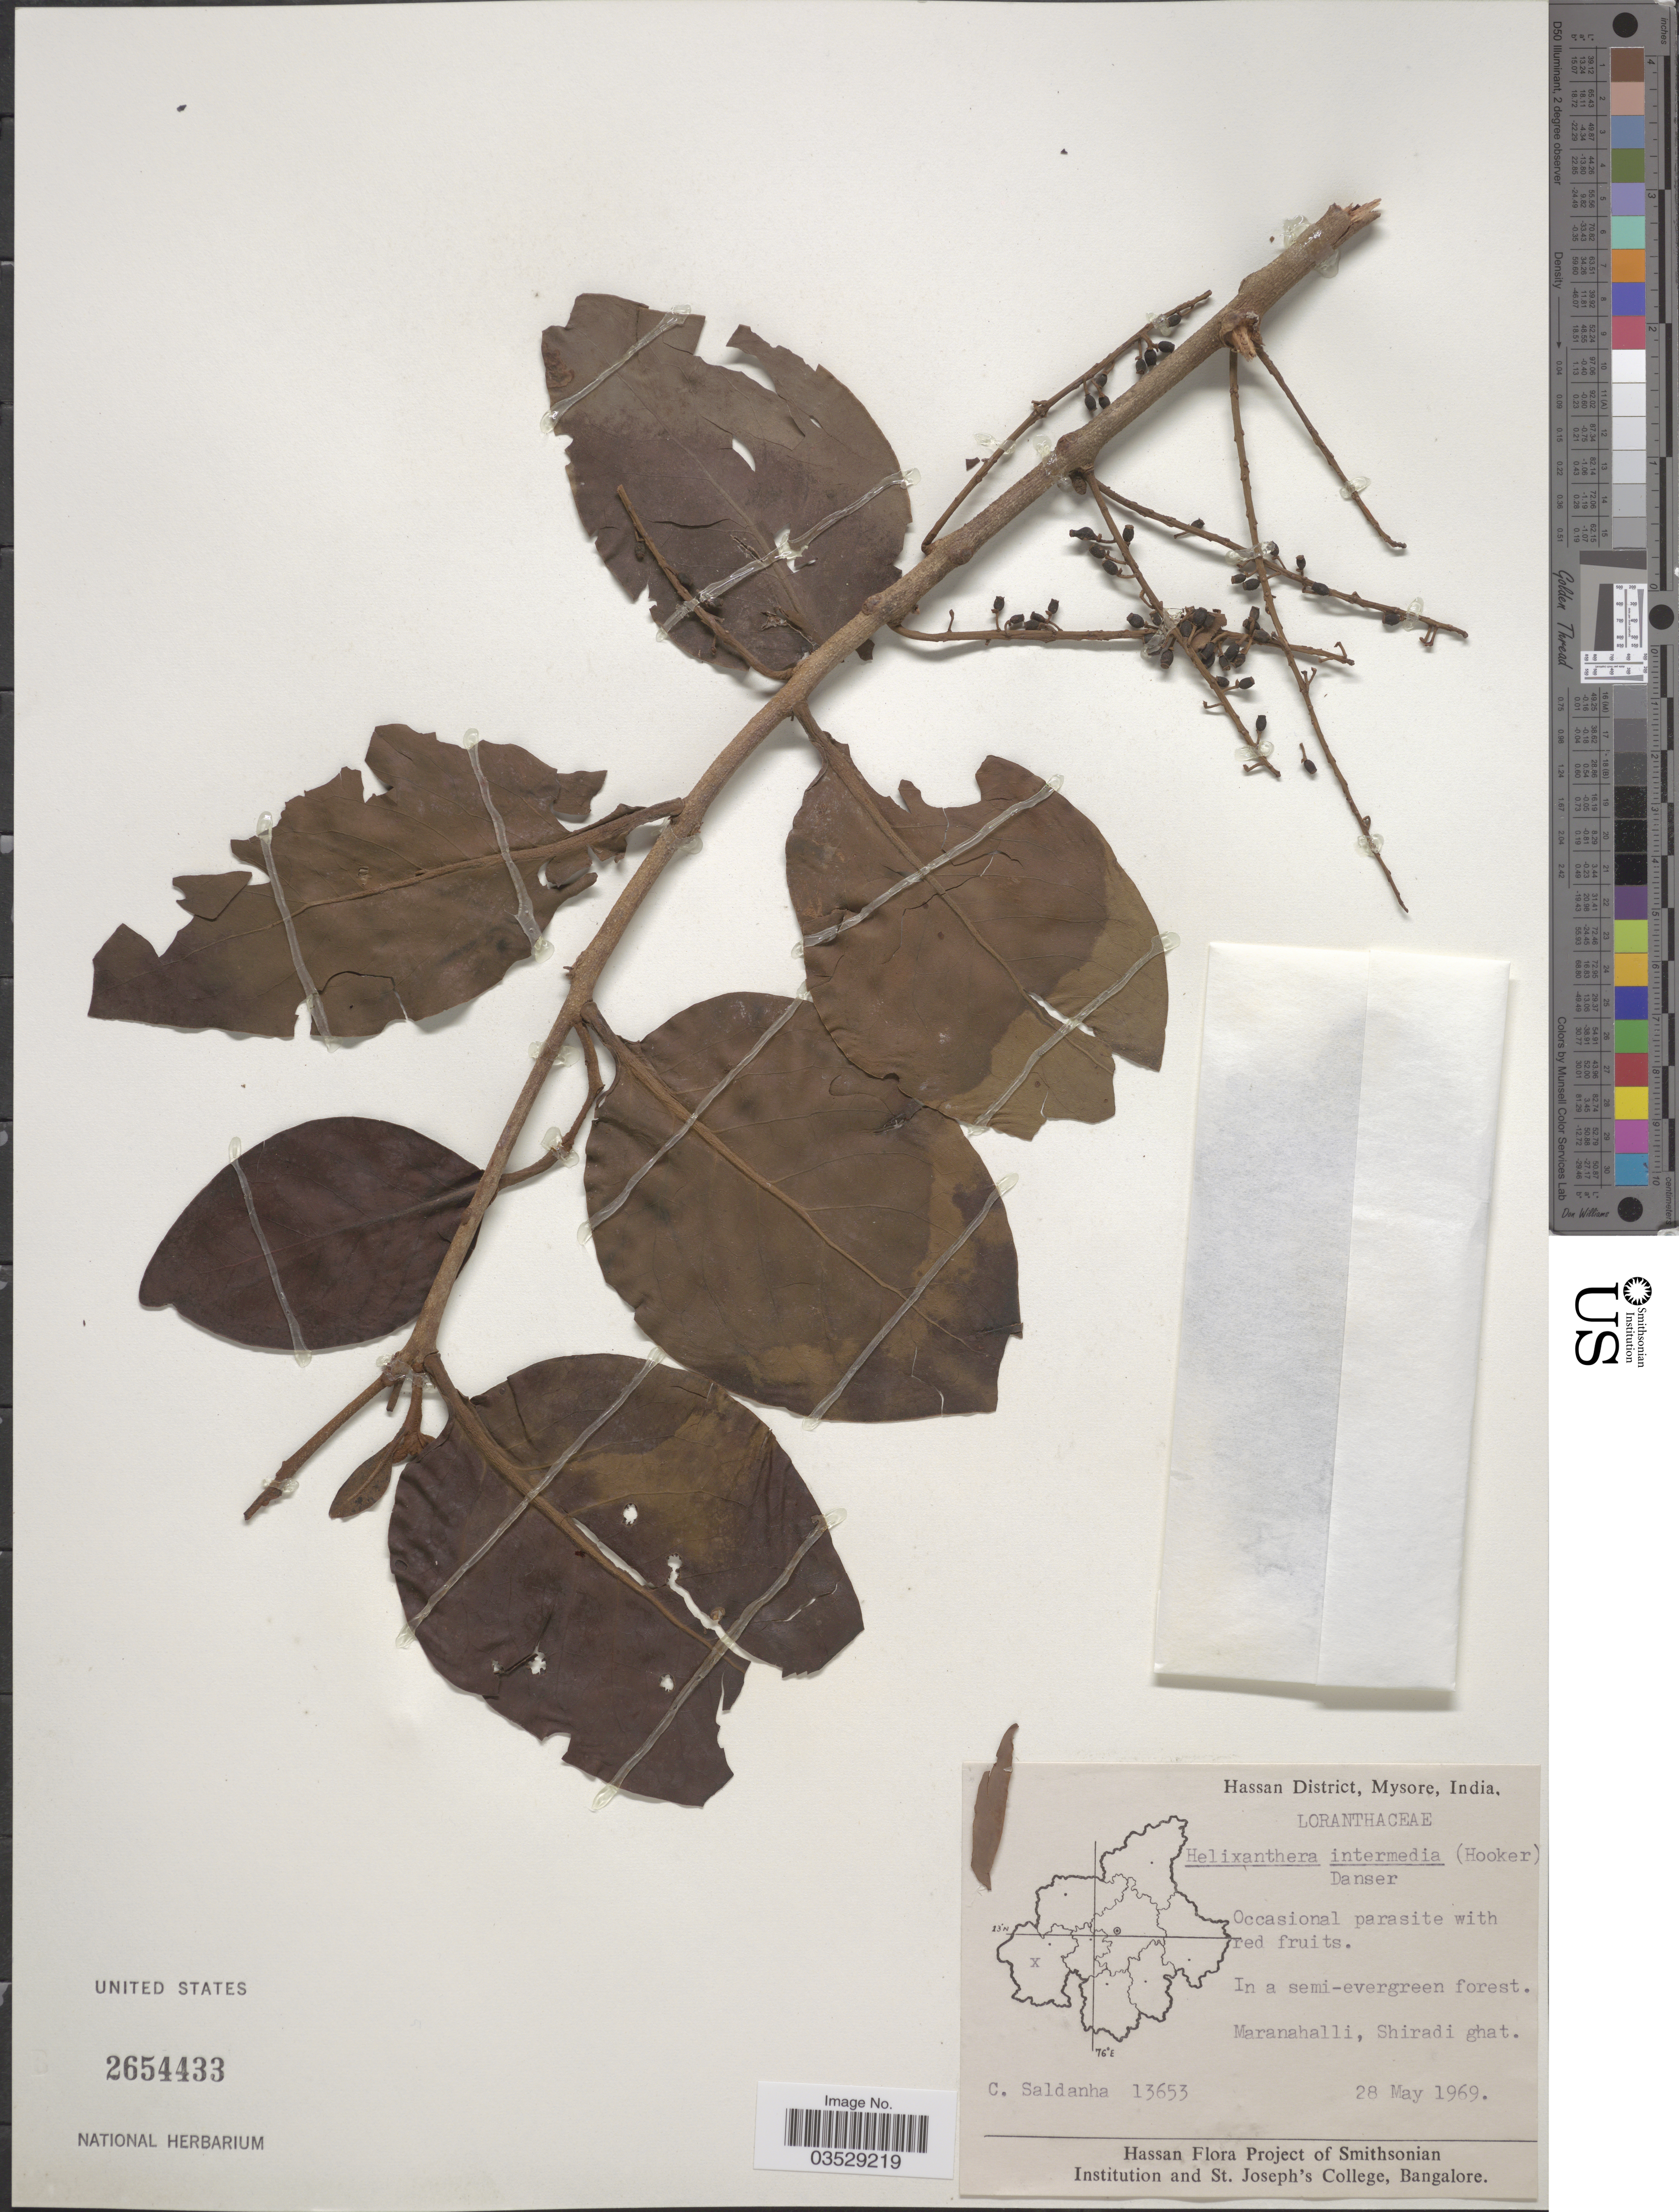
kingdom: Plantae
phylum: Tracheophyta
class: Magnoliopsida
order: Santalales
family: Loranthaceae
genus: Helixanthera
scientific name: Helixanthera intermedia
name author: Danser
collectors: C. Saldanha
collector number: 13653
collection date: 1969-05-28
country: India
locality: Hassan District, Mysore. Maranahalli, Shiradi ghat.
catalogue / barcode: US 2654433